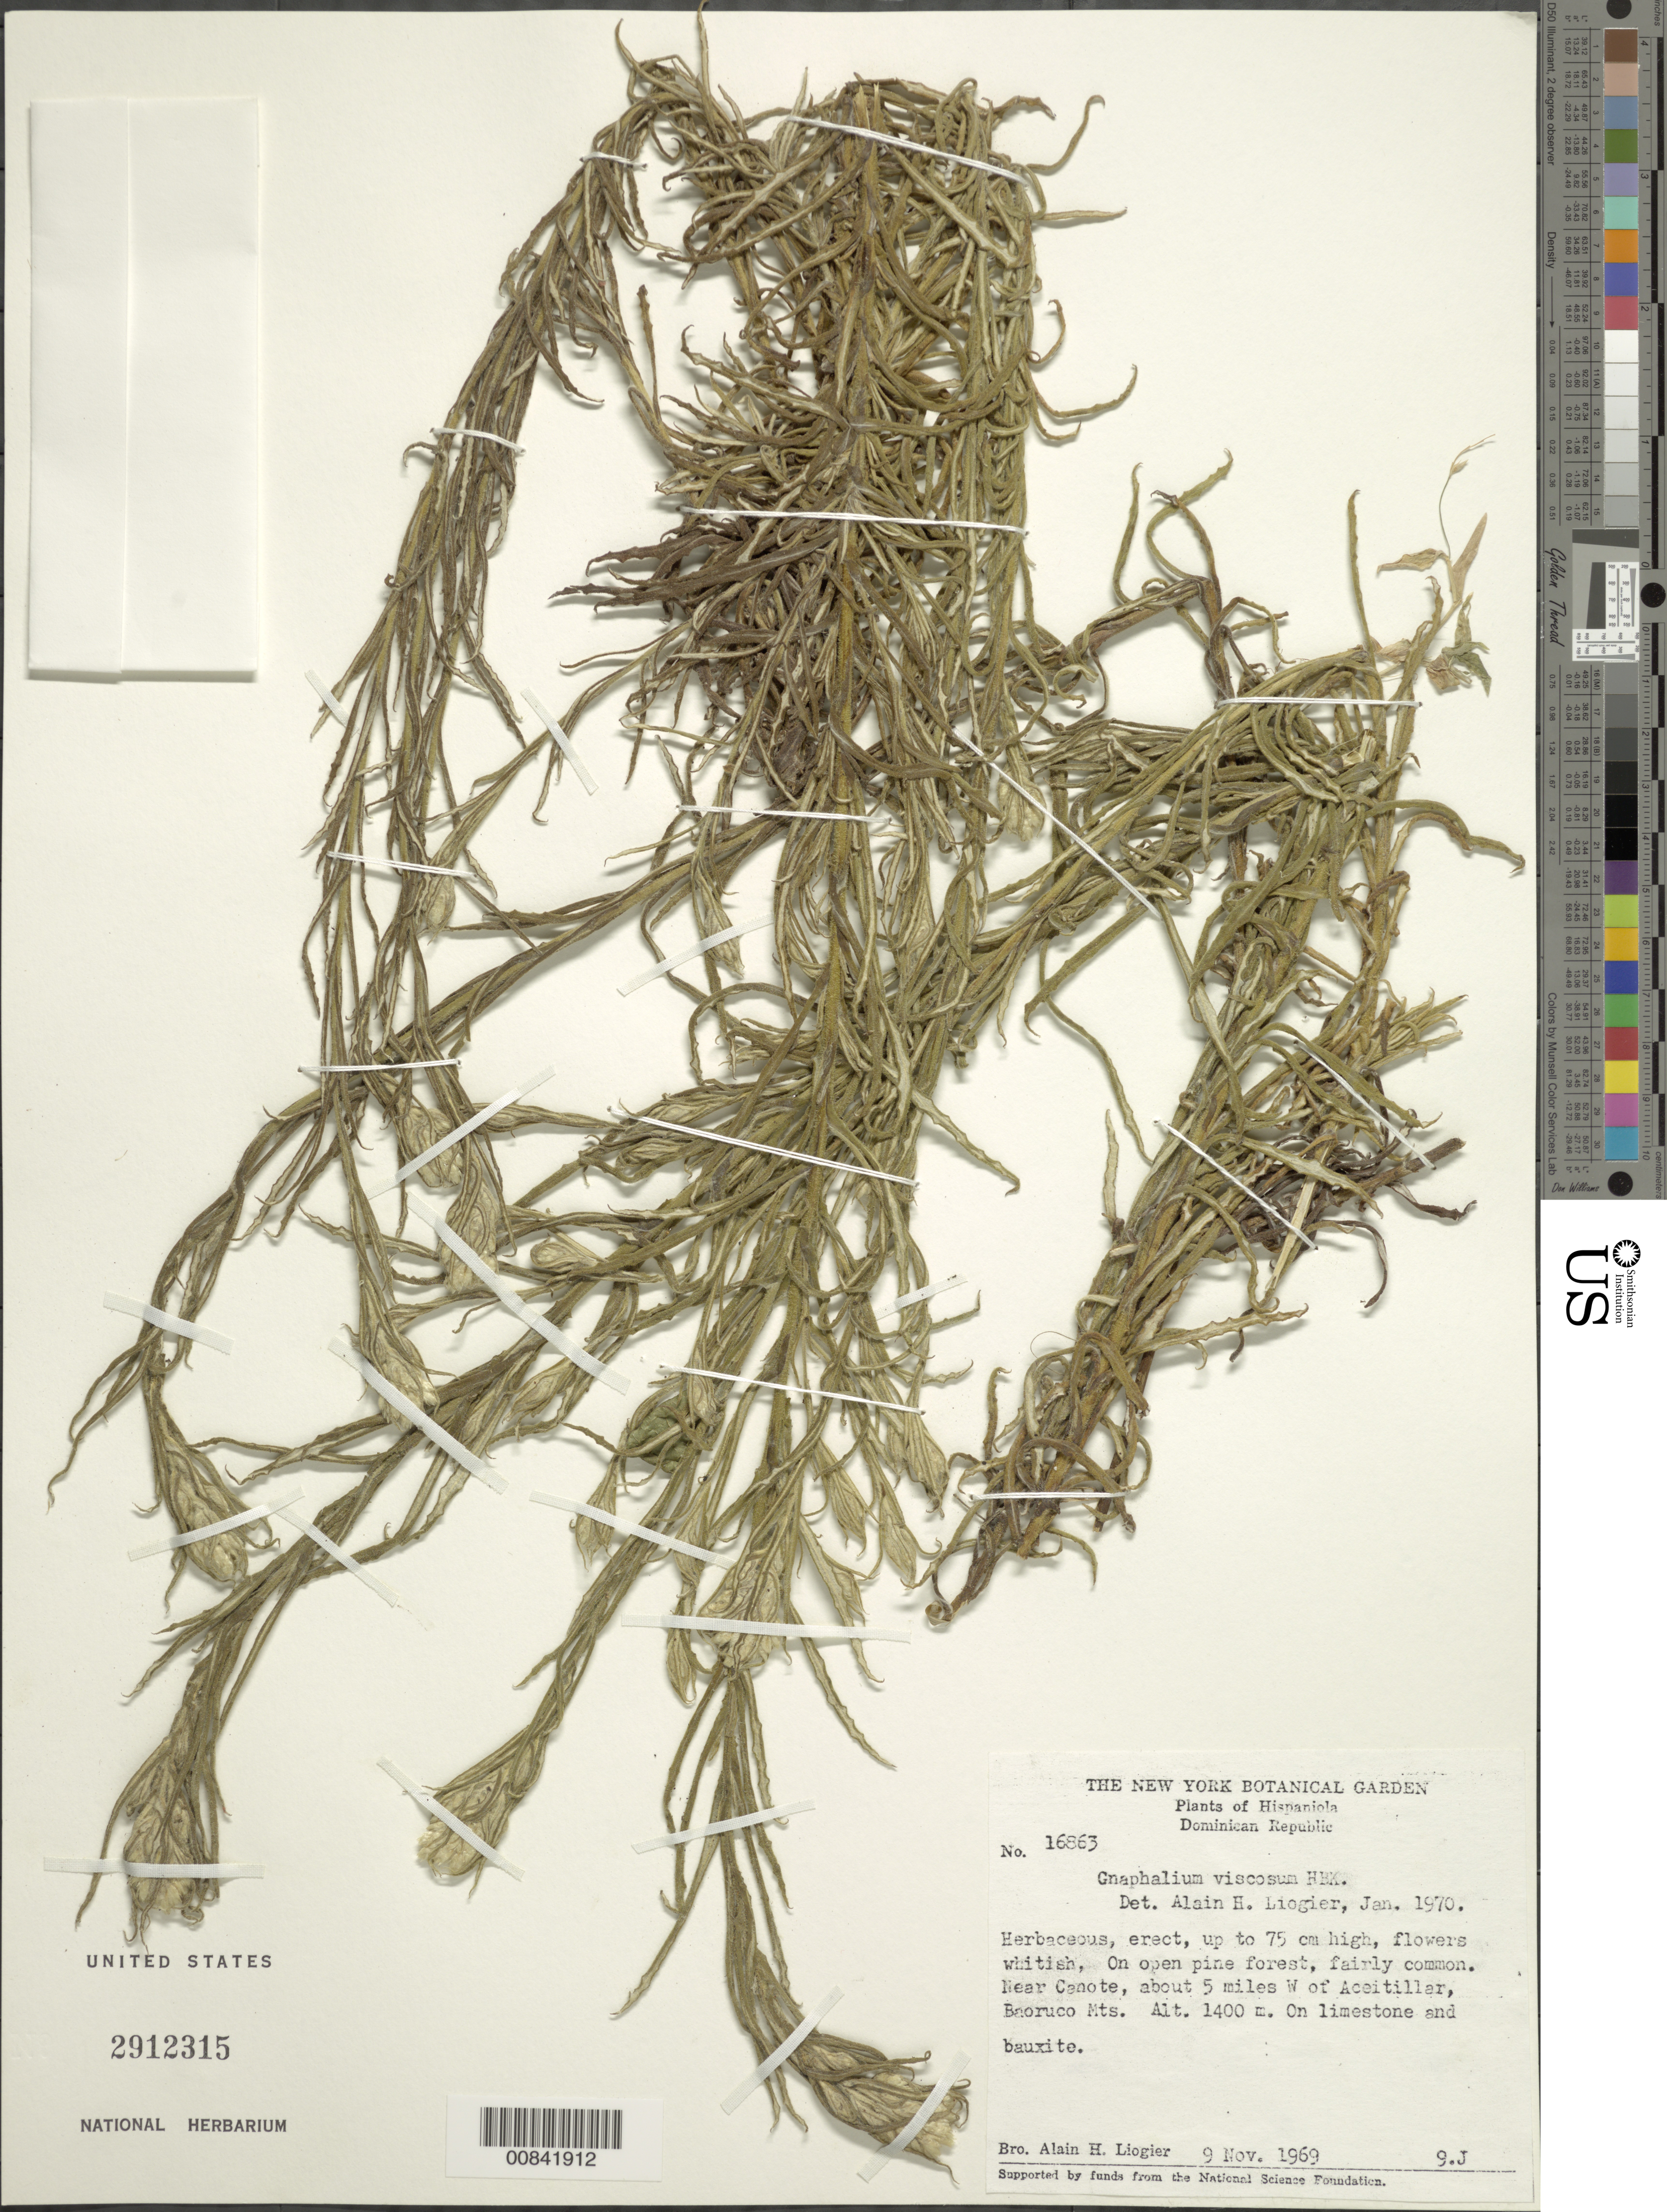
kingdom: Plantae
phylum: Tracheophyta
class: Magnoliopsida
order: Asterales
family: Asteraceae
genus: Pseudognaphalium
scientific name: Pseudognaphalium scythiphyllum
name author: G.L. Nesom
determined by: Nesom, Guy L.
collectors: A. H. Liogier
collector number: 16863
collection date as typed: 09 Nov 1969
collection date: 1969-11-09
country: Dominican Republic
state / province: Pedernales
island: Hispaniola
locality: Near Canote, about 5 miles W of Aceitillar, Baoruco Mts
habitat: On open pine forest, on limestone and bauxite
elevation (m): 1400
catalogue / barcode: US 2912315